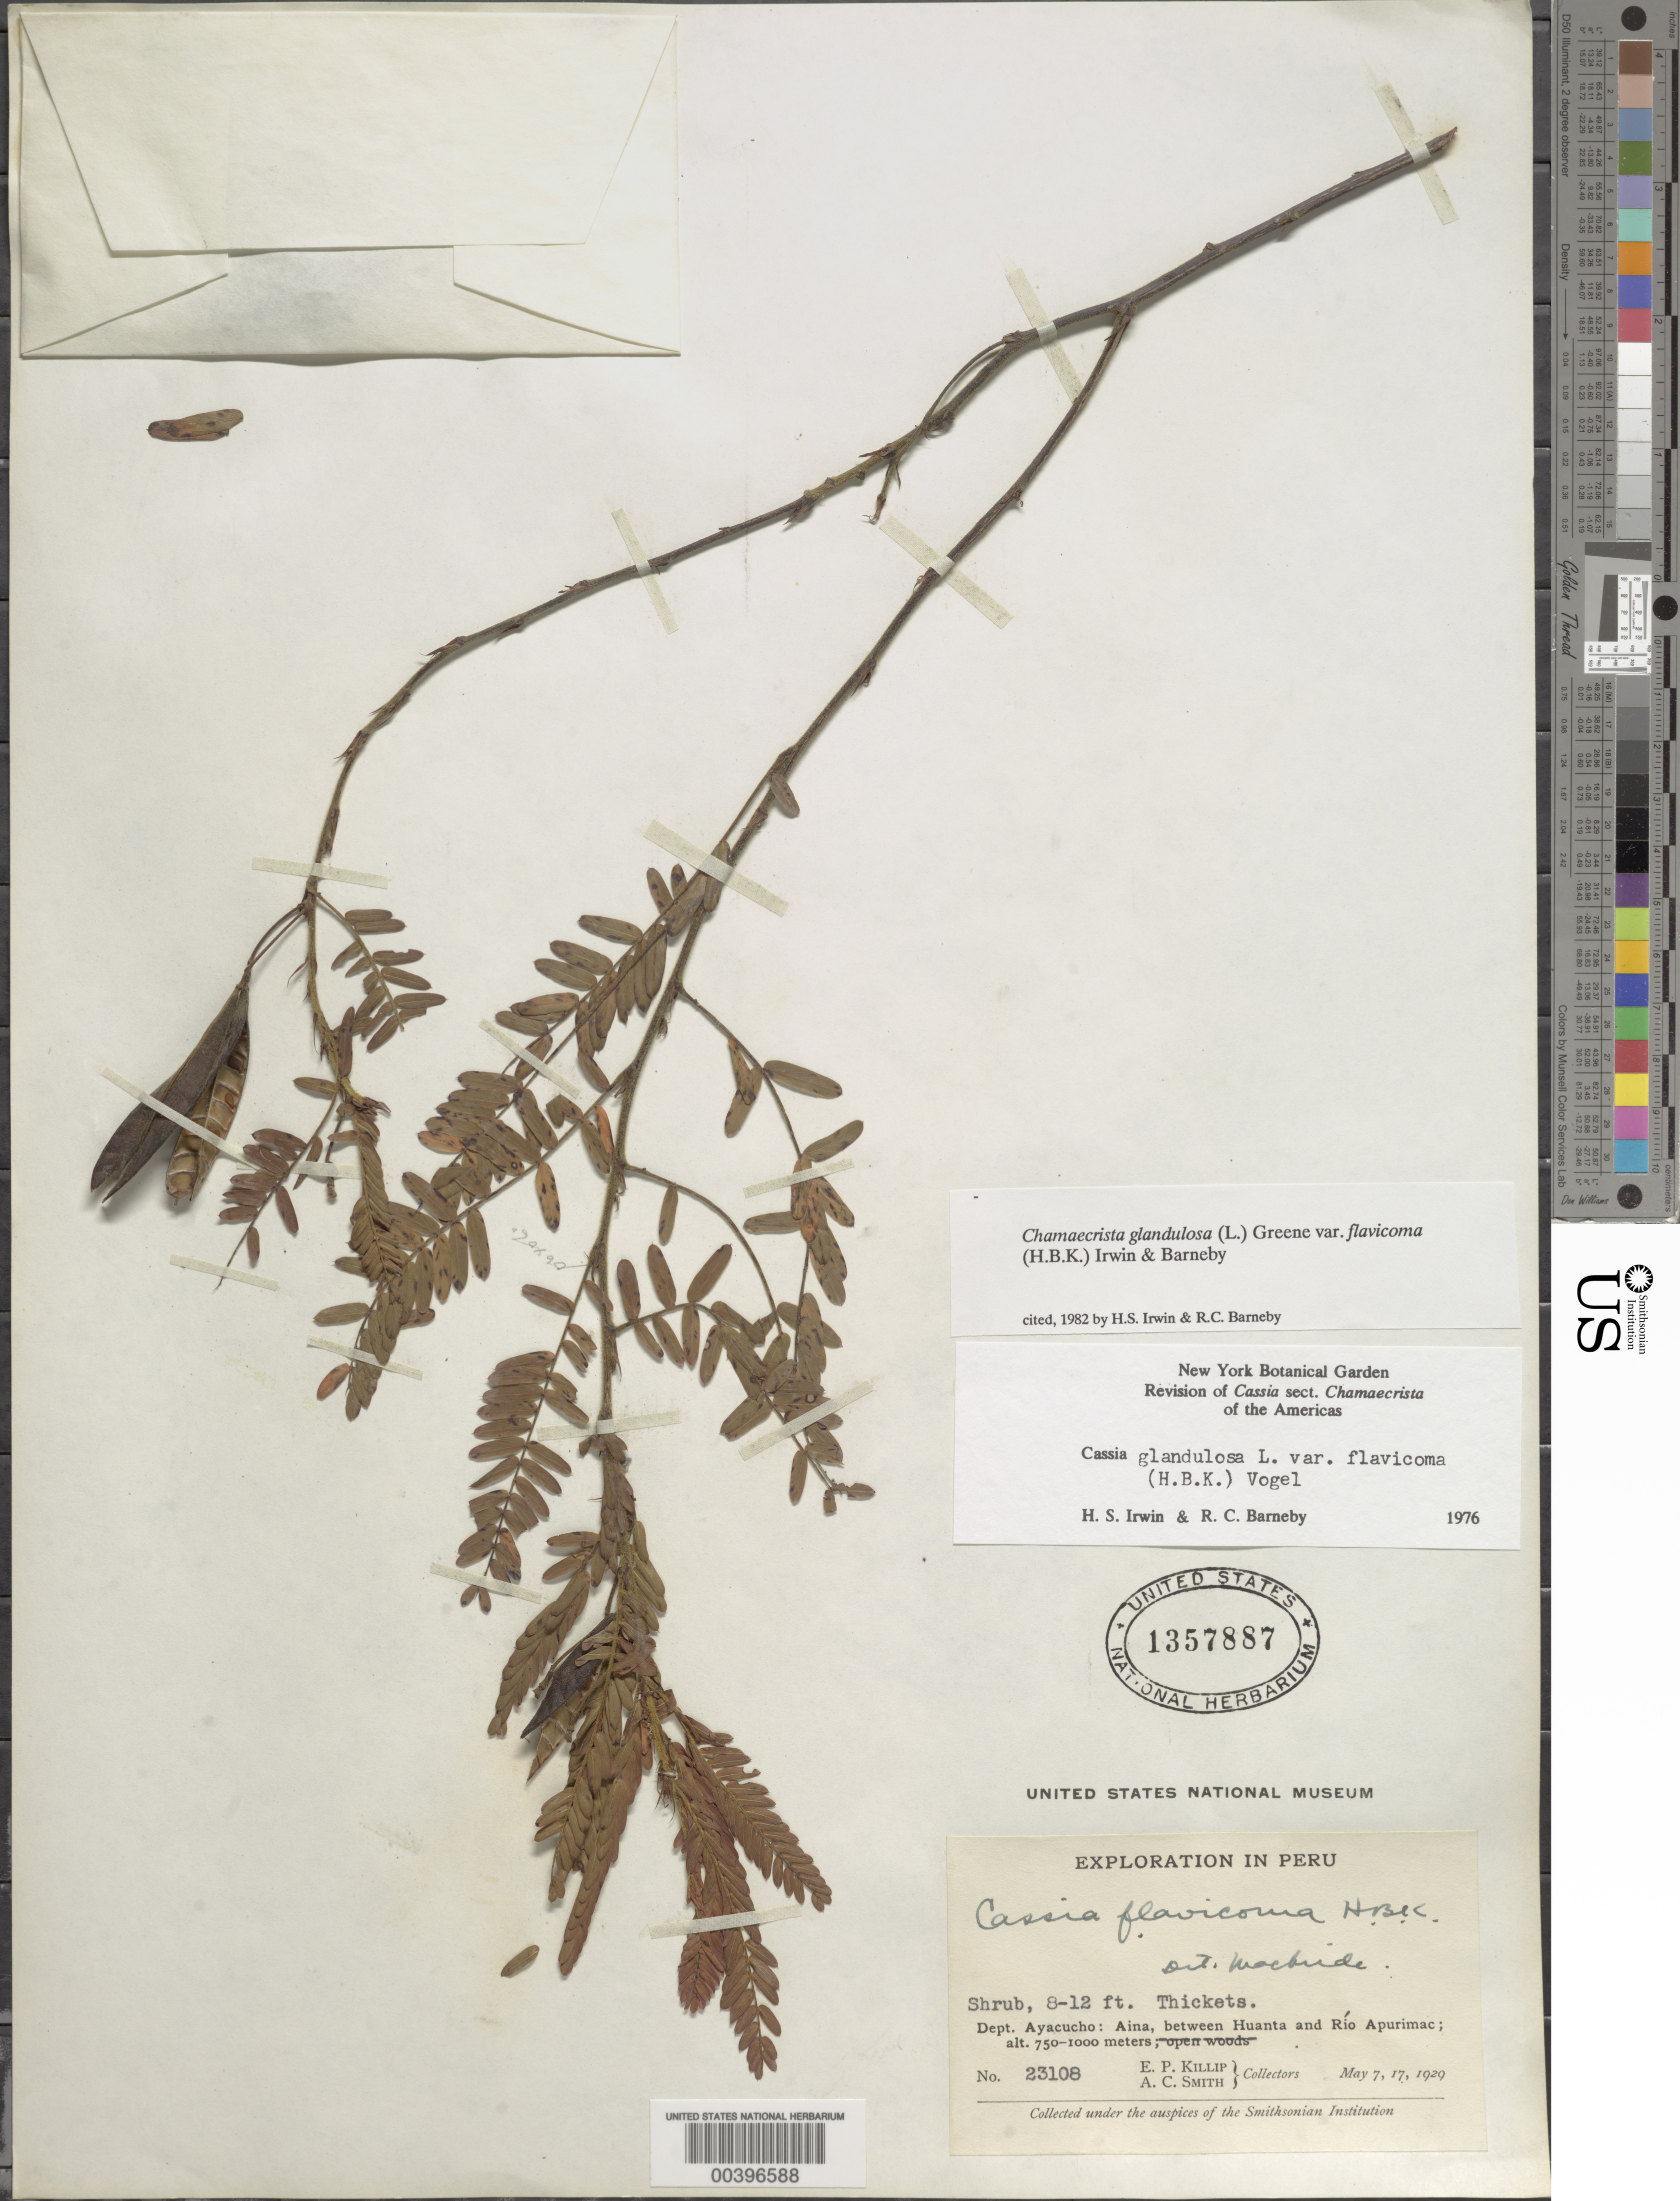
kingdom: Plantae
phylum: Tracheophyta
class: Magnoliopsida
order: Fabales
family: Fabaceae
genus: Chamaecrista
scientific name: Chamaecrista glandulosa var. flavicoma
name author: (Kunth) H.S. Irwin & Barneby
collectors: E. P. Killip & A. C. Smith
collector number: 23108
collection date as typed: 07 May 1929 and 17 May 1929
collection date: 1929-05-07,1929-05-17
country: Peru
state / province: Ayacucho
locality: Dept. Ayacucho: Aina, between Huanta and Río Apurímac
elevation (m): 750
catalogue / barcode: US 1357887